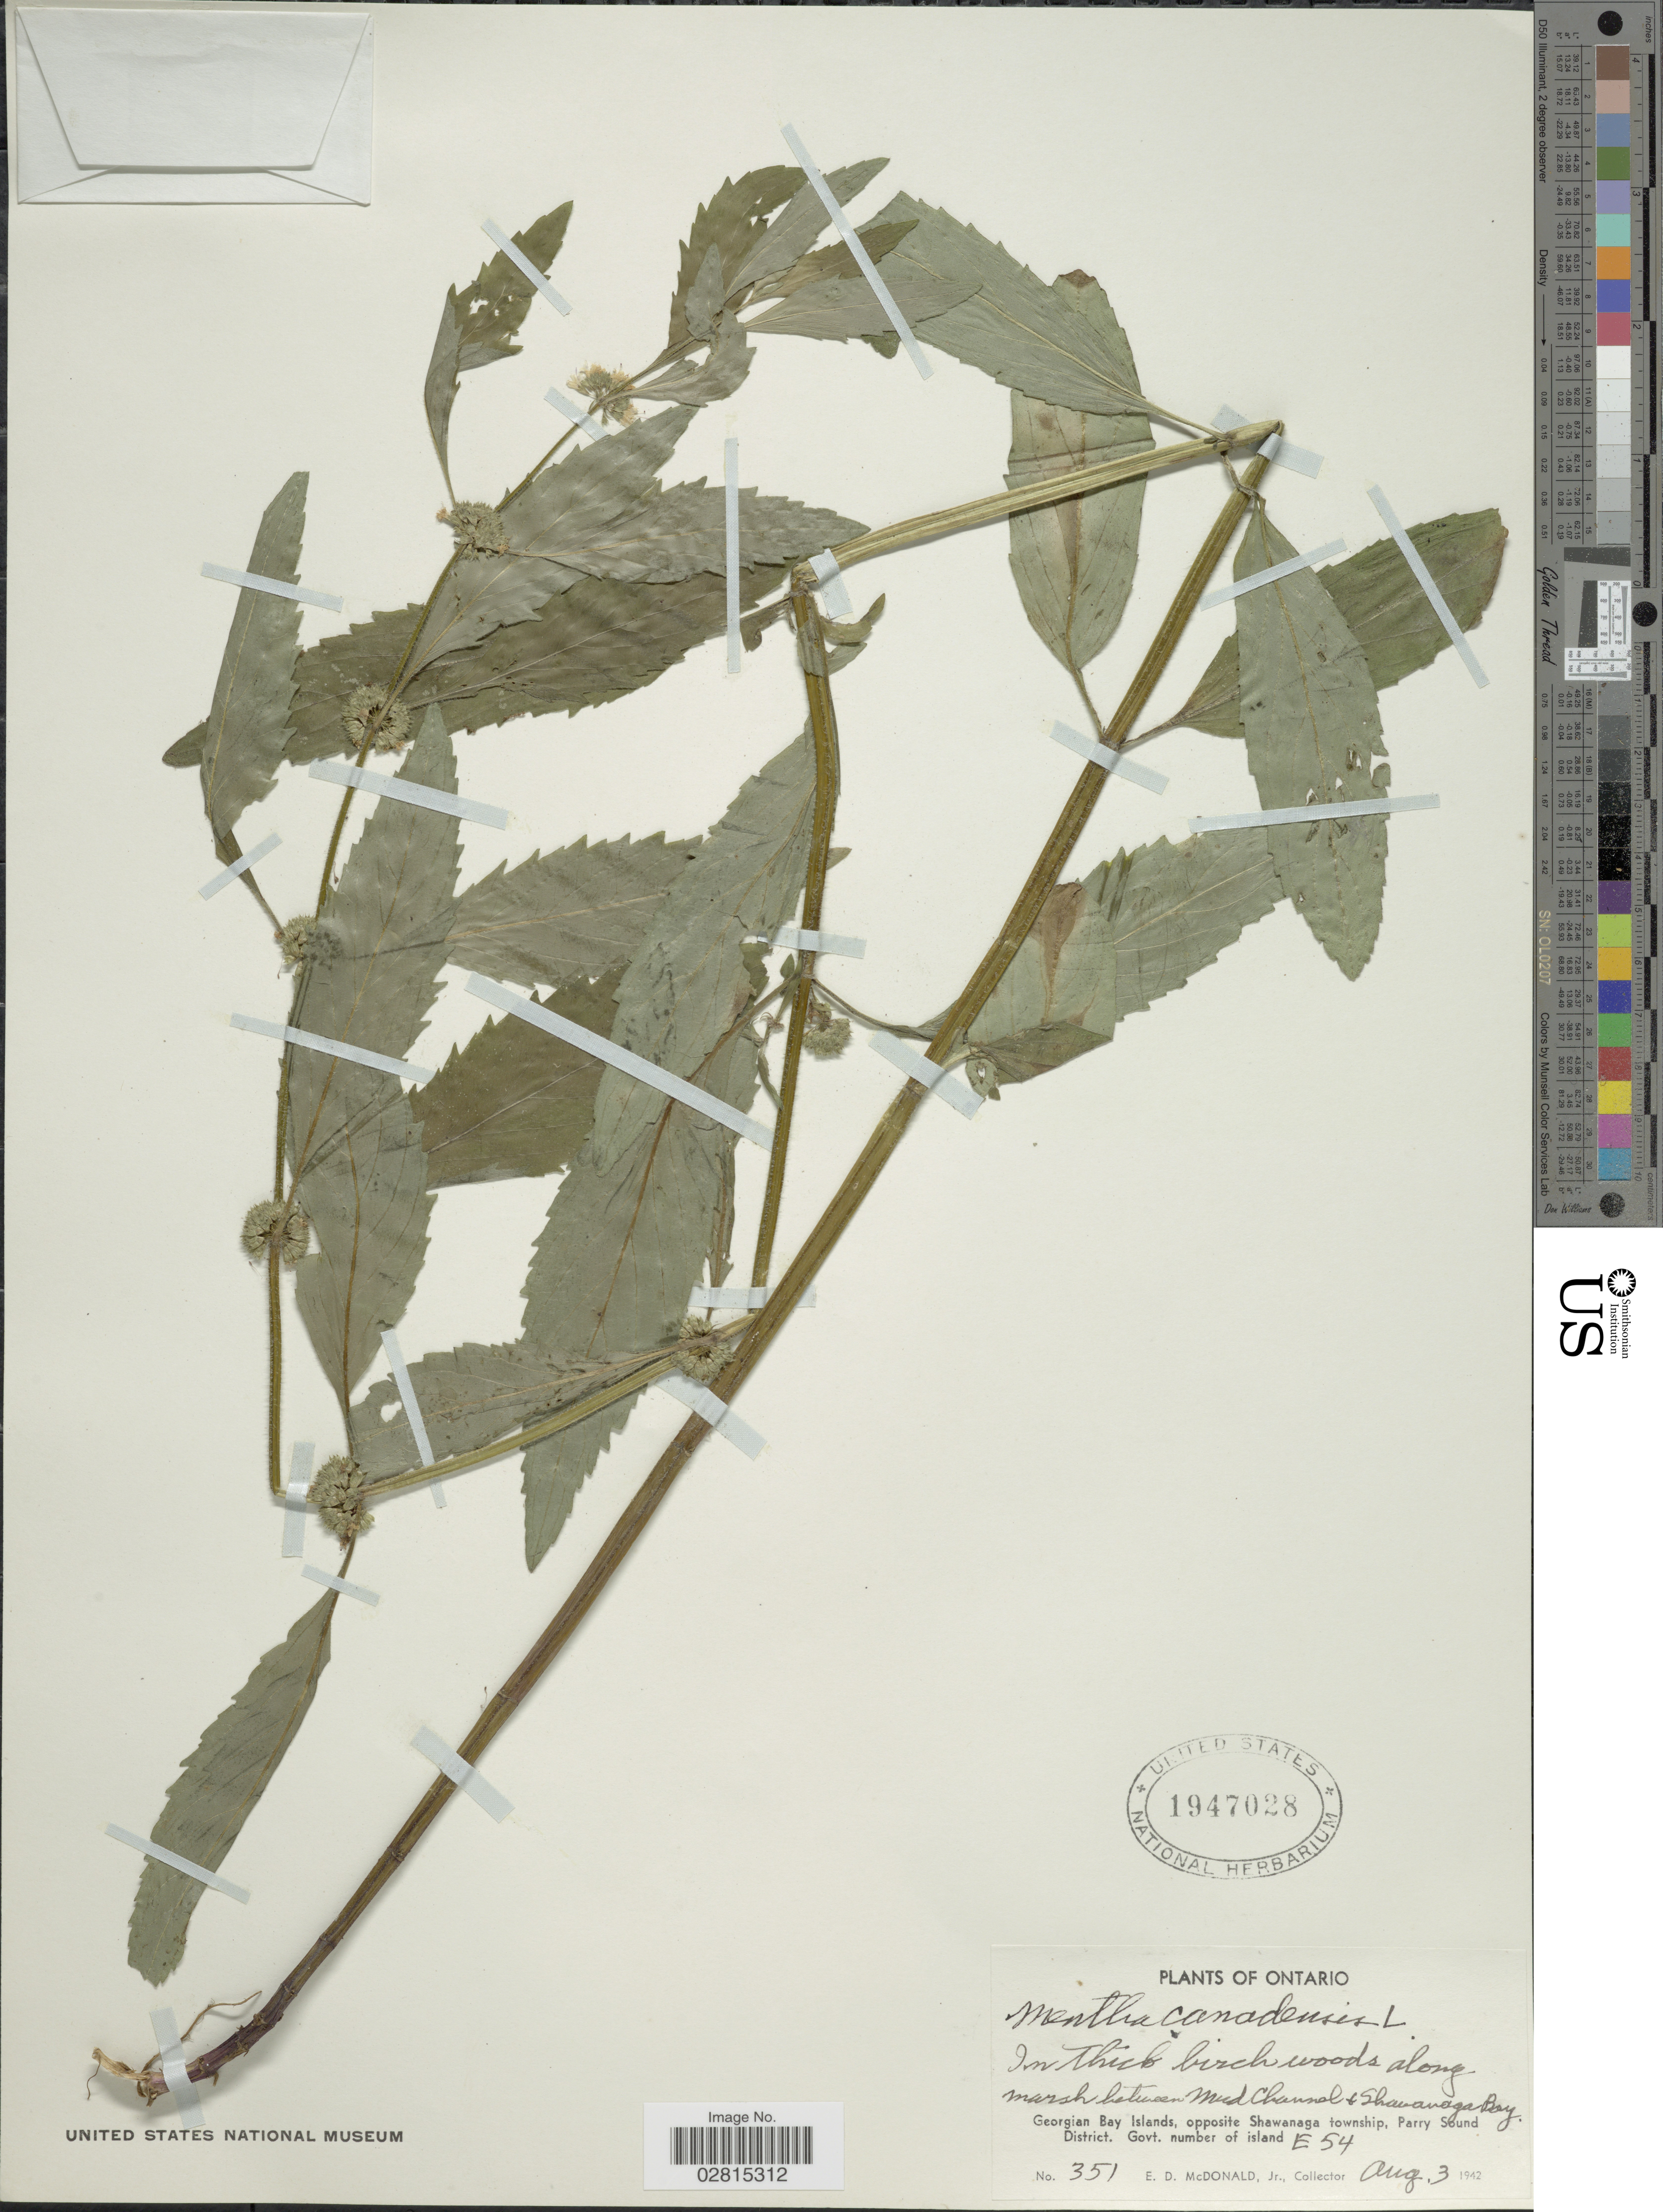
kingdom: Plantae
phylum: Tracheophyta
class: Magnoliopsida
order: Lamiales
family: Lamiaceae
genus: Mentha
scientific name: Mentha canadensis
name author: L.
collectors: E. D. McDonald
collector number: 351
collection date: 1942-08-03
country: Canada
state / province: Ontario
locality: In thick birch woods along marsh between Mud Channel + Shawanaga Bay. Georgian Bay Islands, opposite Shawanaga township, Parry Sound District. Govt. number of island E 54.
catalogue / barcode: US 1947028